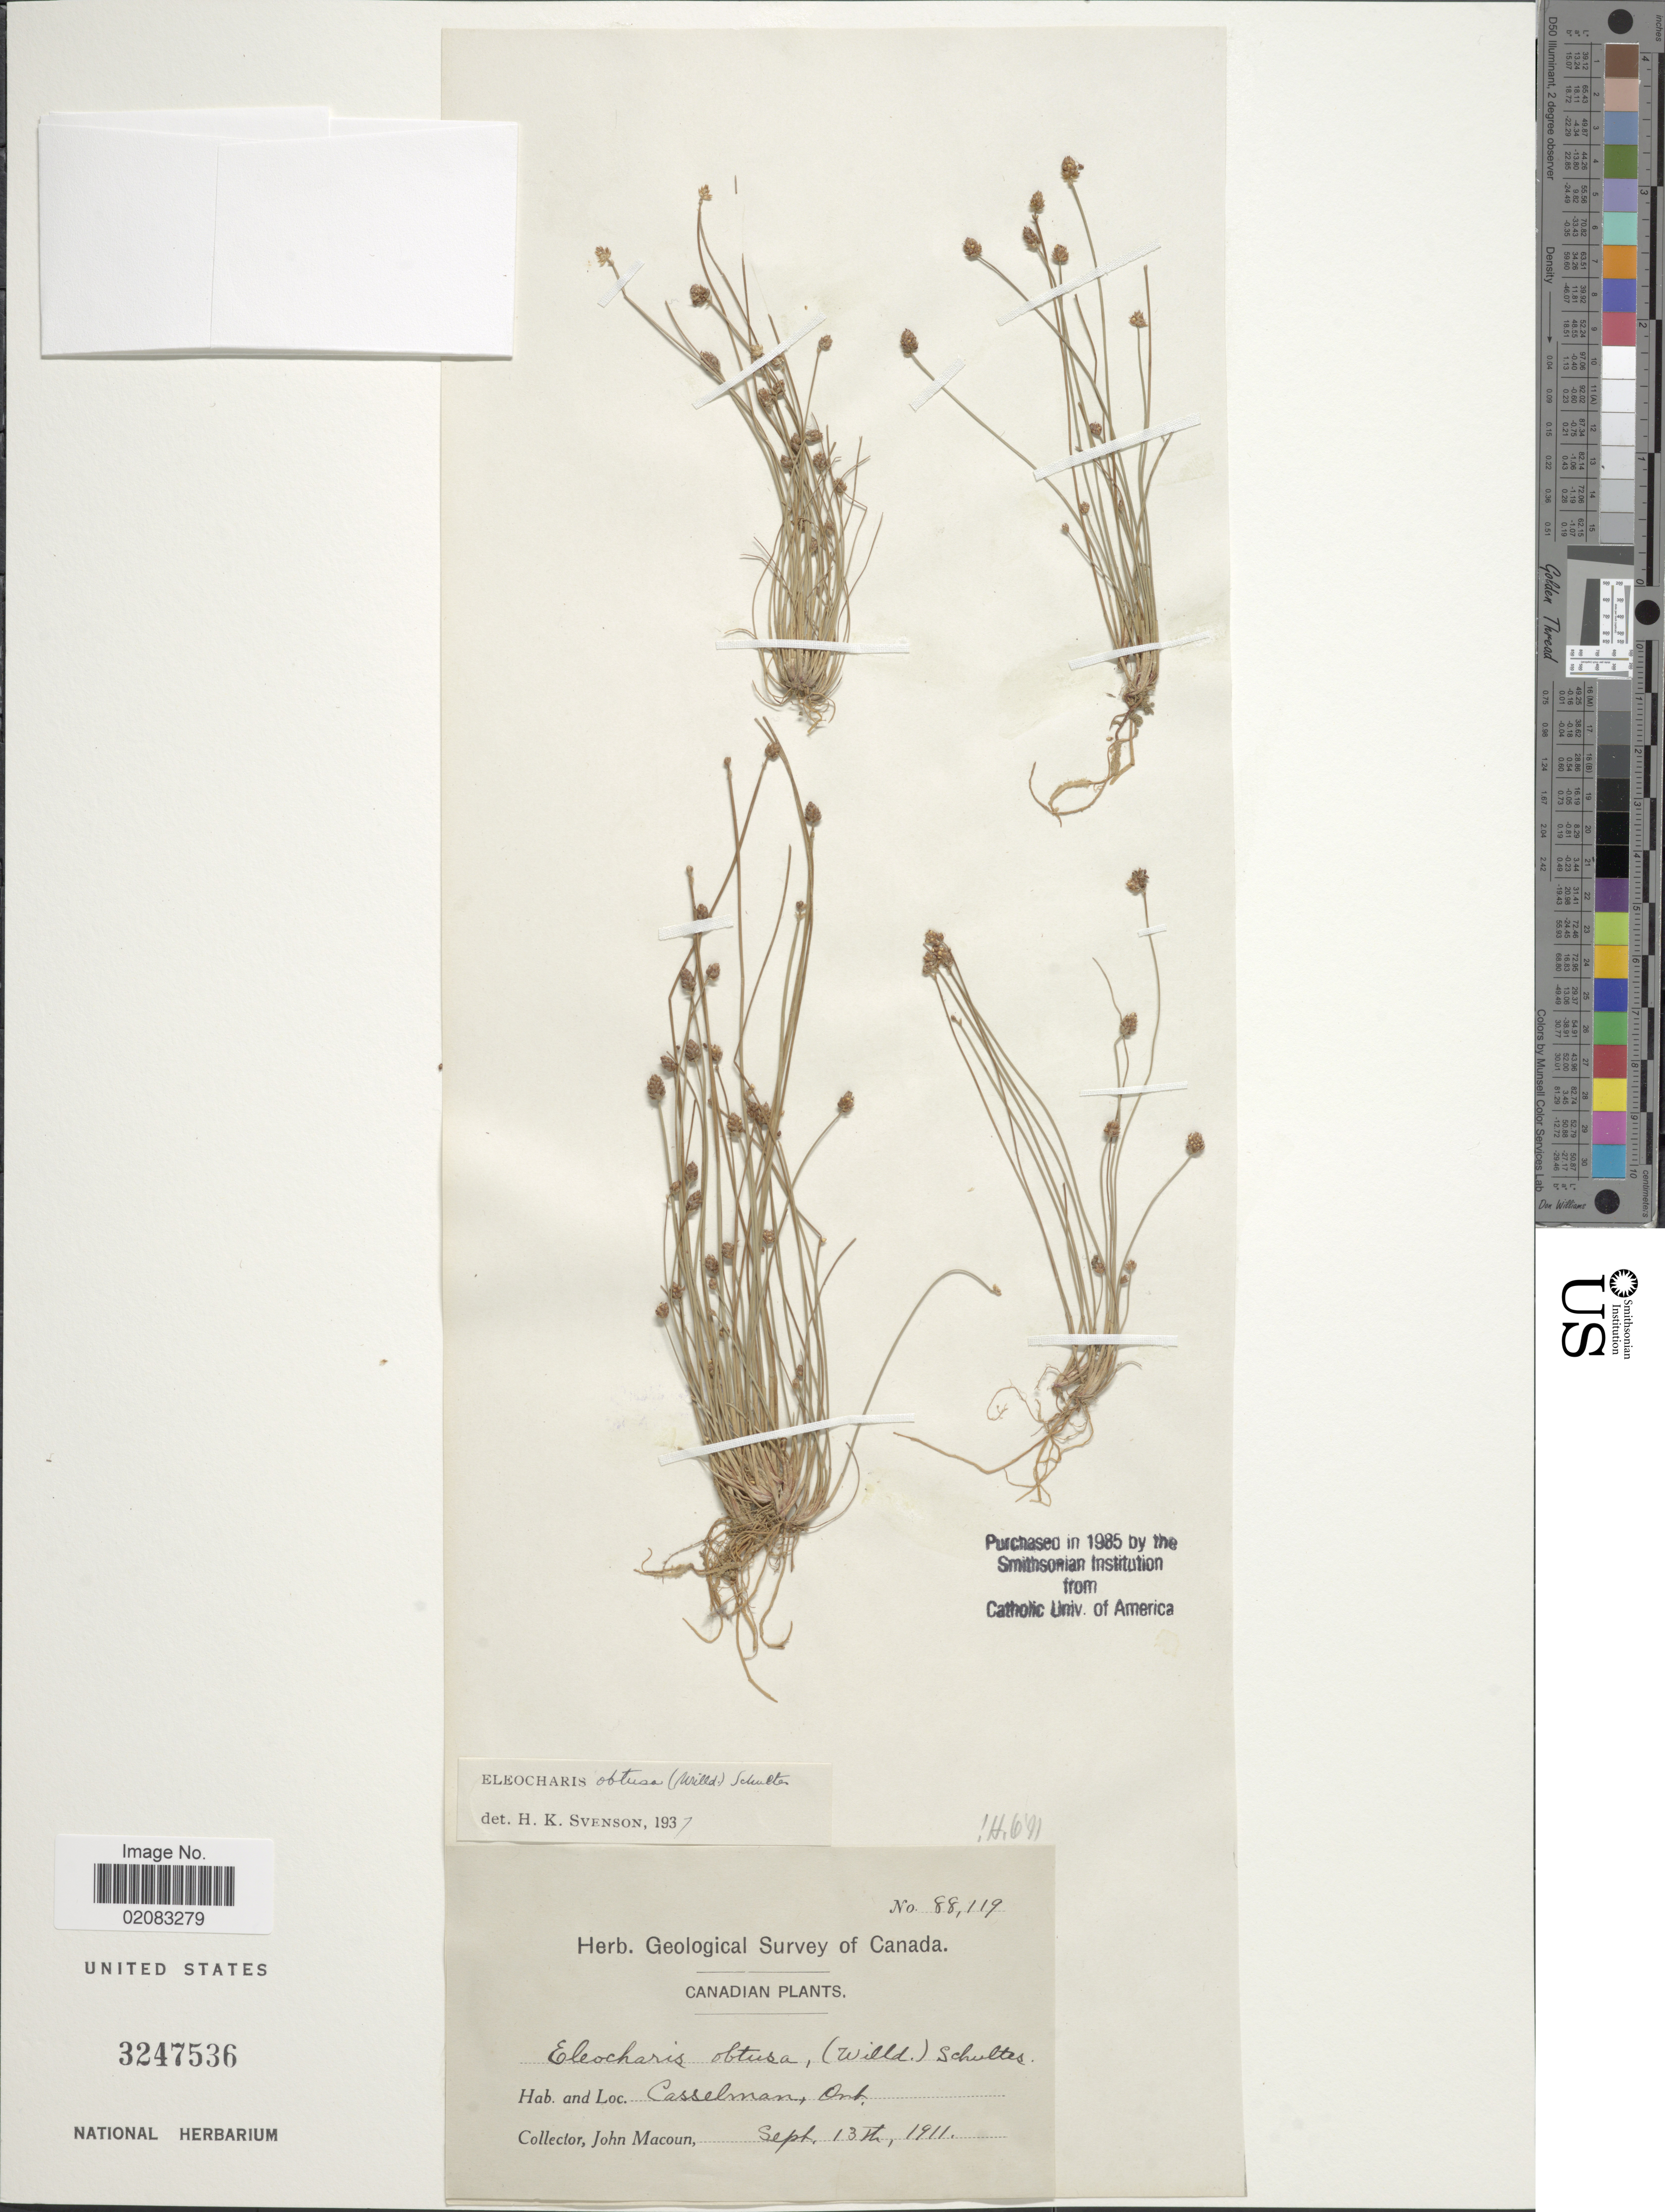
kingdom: Plantae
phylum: Tracheophyta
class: Liliopsida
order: Poales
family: Cyperaceae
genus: Eleocharis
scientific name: Eleocharis obtusa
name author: (Willd.) Schult.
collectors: J. Macoun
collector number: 88119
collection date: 1911-09-13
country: Canada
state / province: Ontario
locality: Casselman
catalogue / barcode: US 3247536